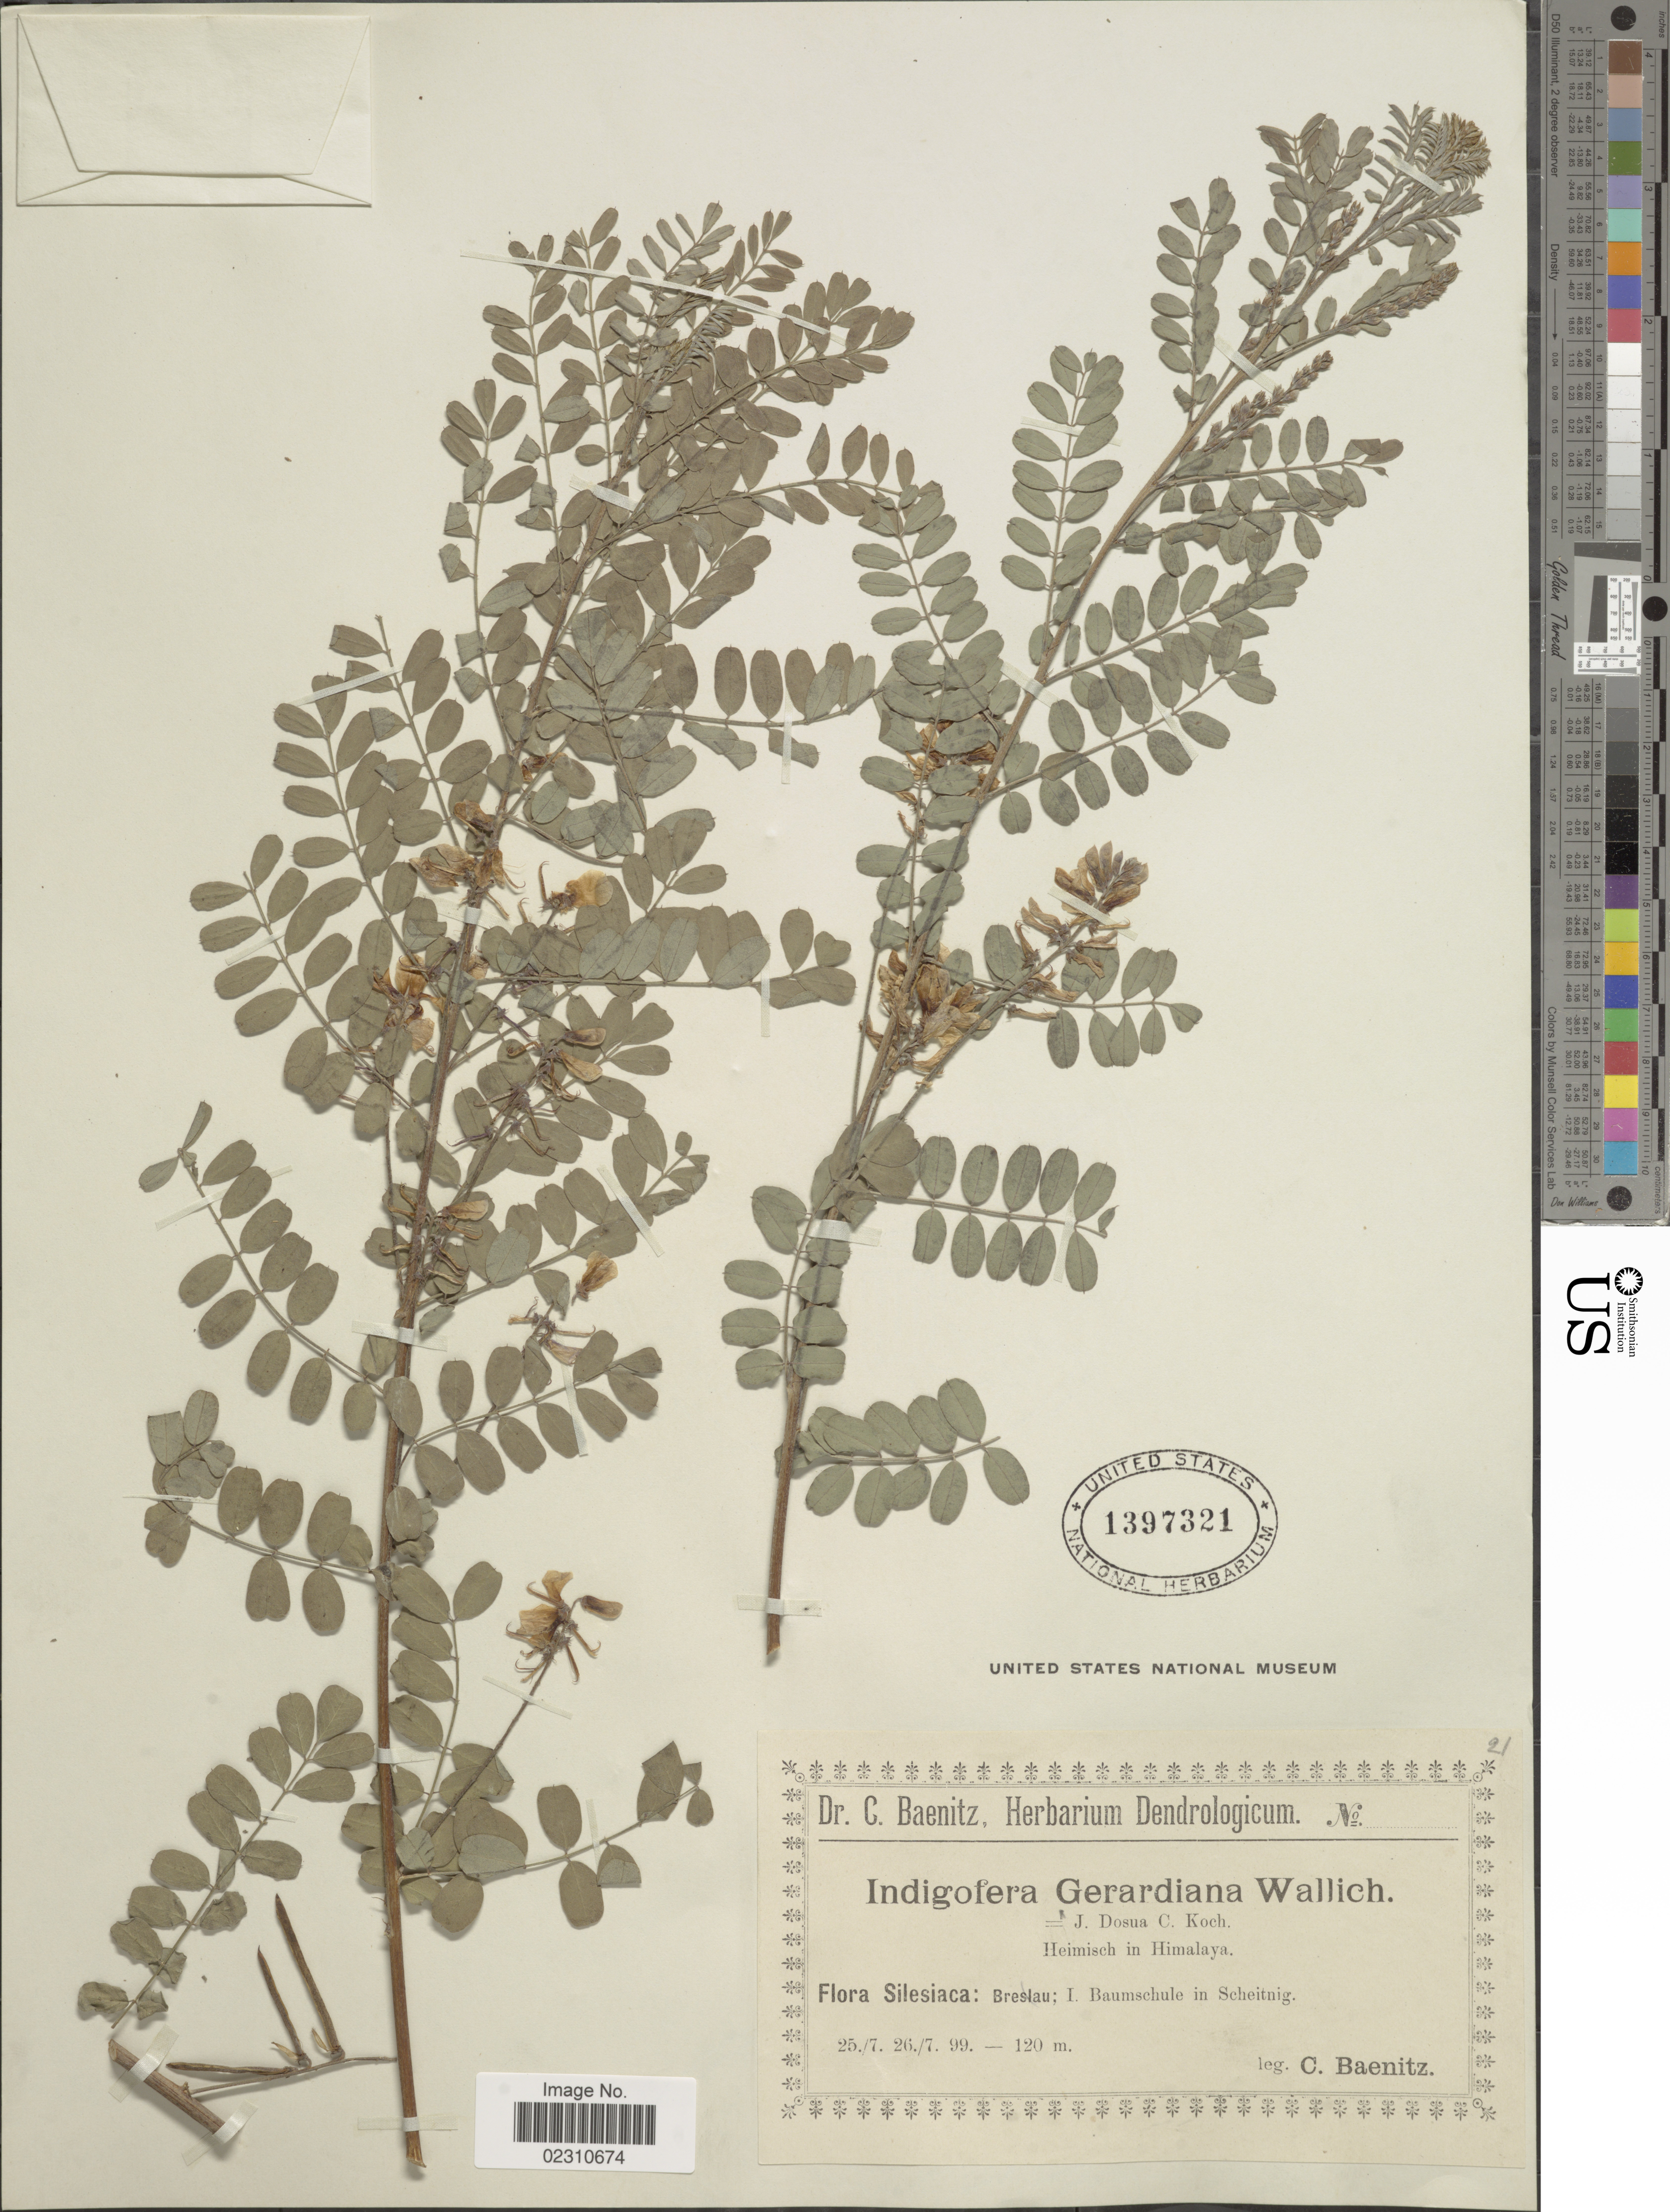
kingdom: Plantae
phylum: Tracheophyta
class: Magnoliopsida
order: Fabales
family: Fabaceae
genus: Indigofera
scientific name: Indigofera dosua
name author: Buch.-Ham. ex D. Don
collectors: C. G. Baenitz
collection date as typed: Transcribed d/m/y: 25/7/99 to 26/7/99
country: Czechia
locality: Sileciaca: Breslau: i Baumschule in Scheitnig.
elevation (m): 120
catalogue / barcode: US 1397321